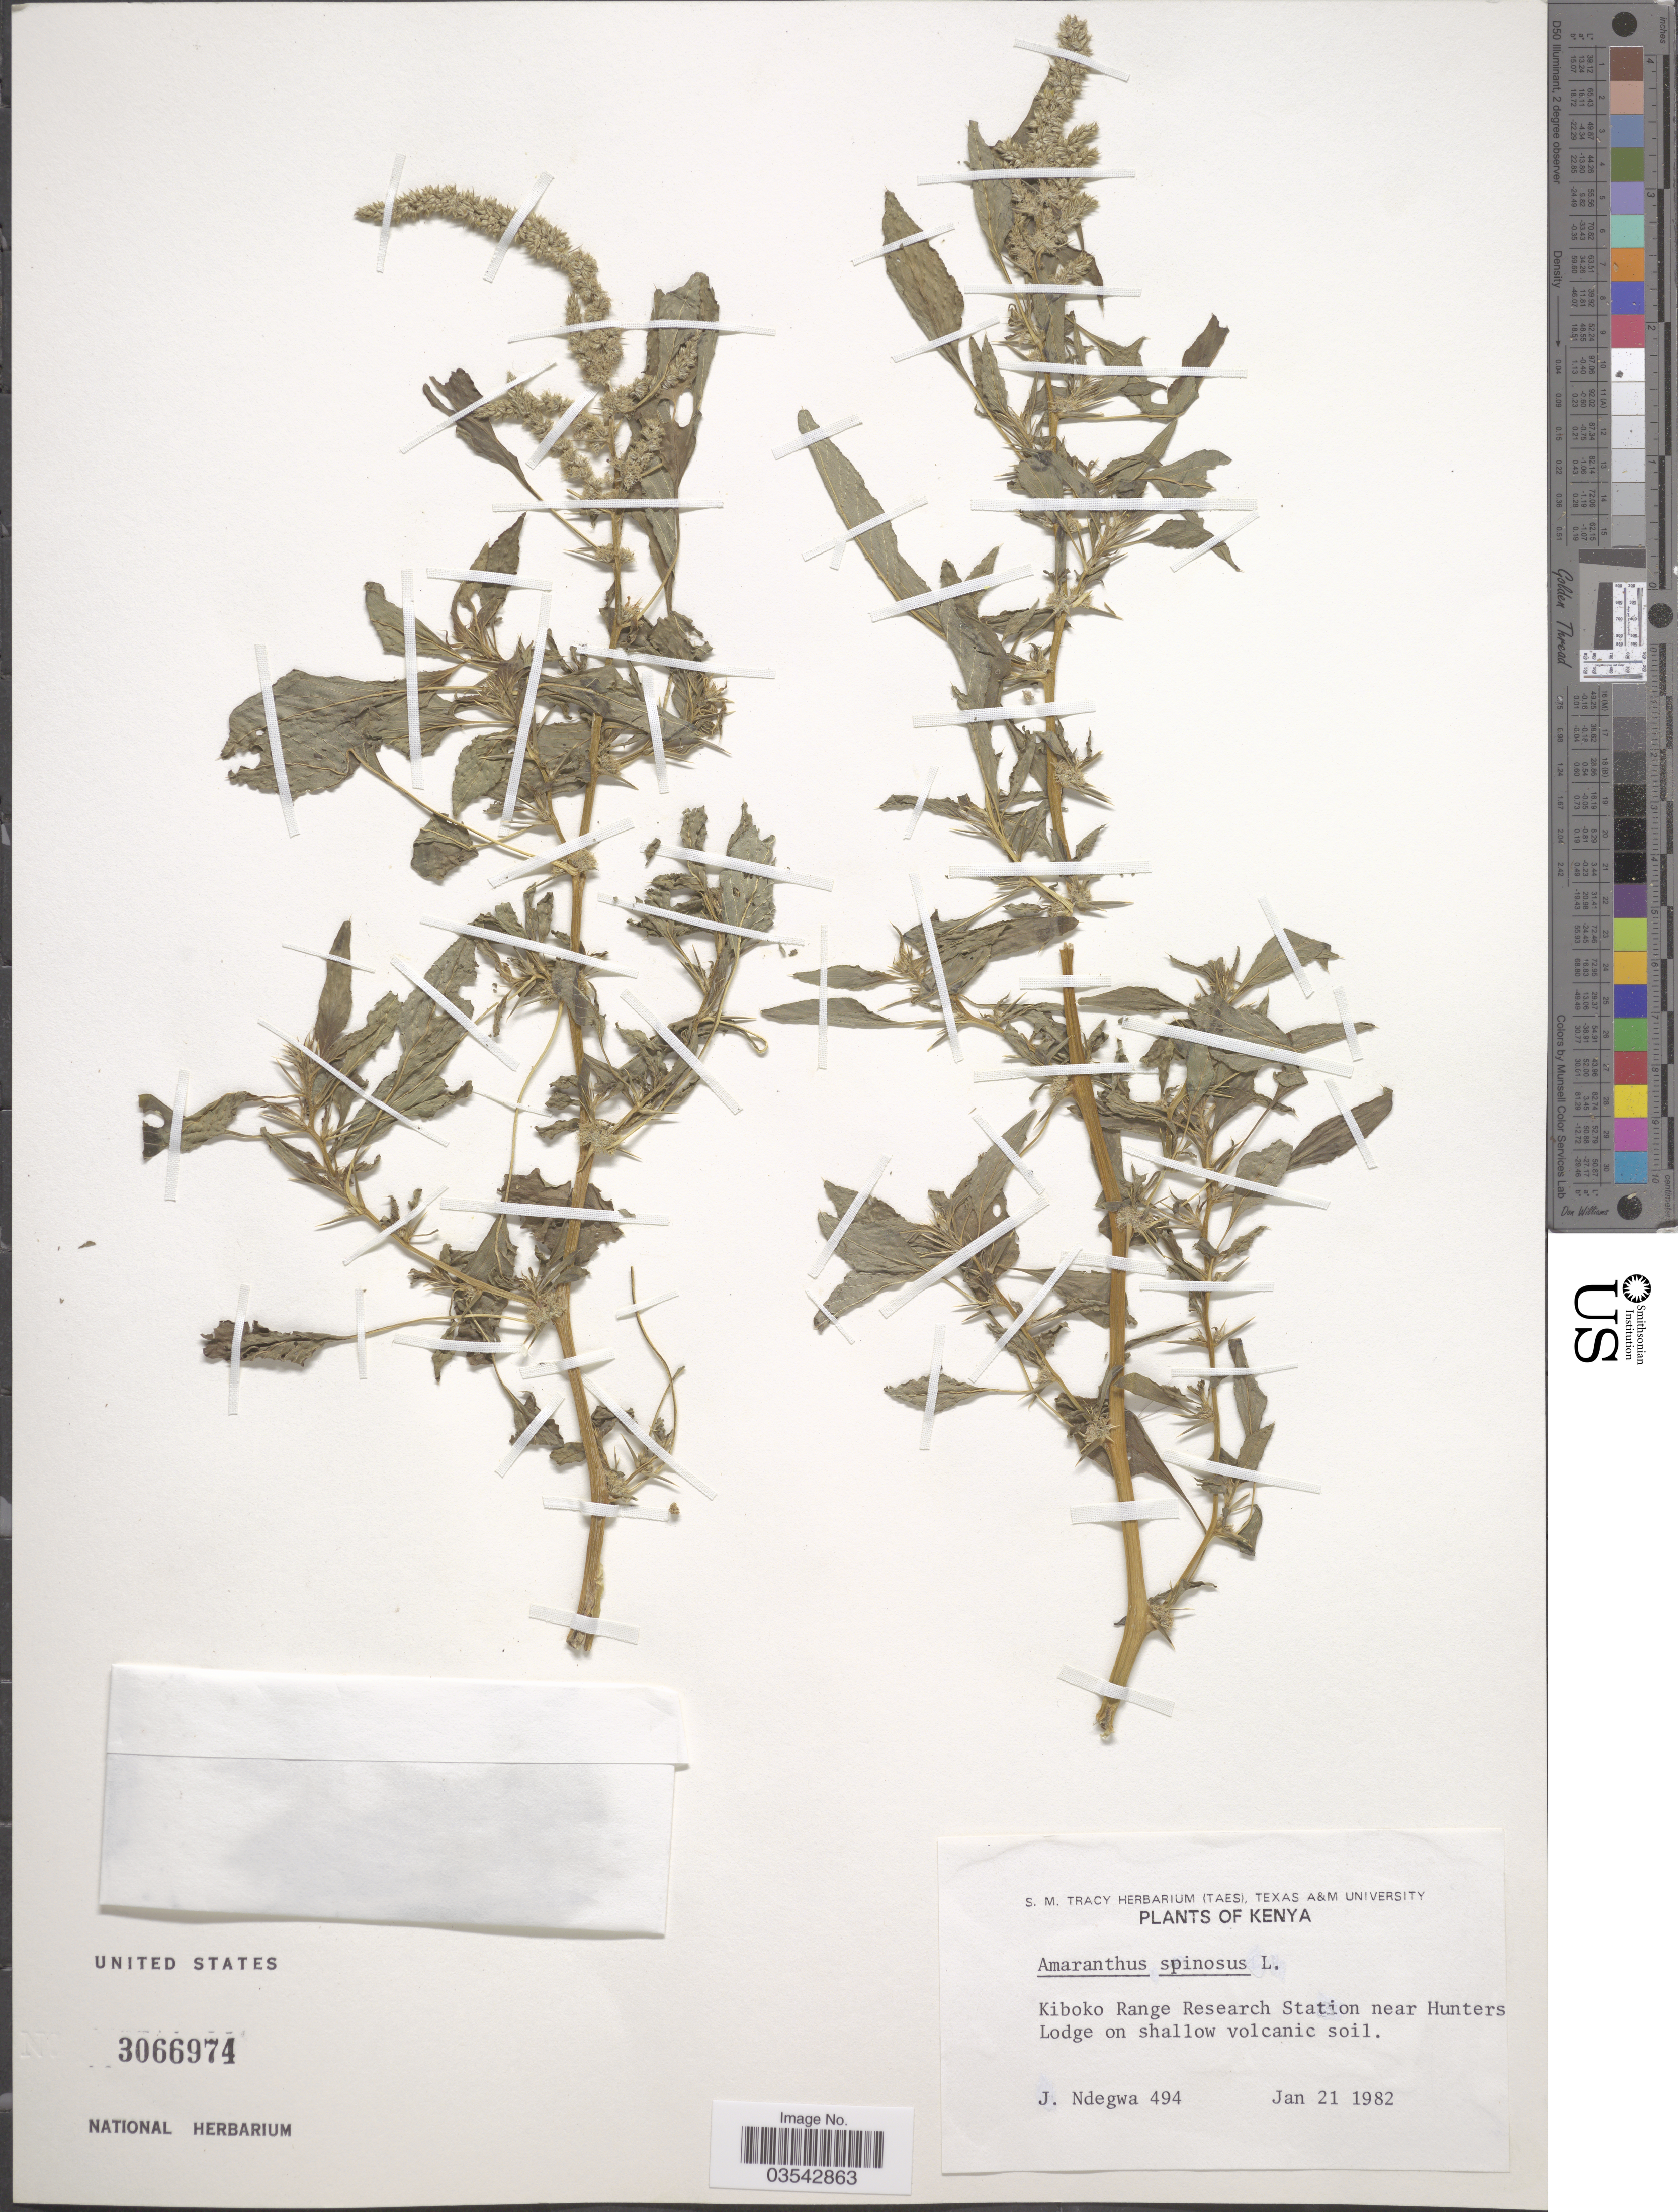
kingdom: Plantae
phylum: Tracheophyta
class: Magnoliopsida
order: Caryophyllales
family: Amaranthaceae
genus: Amaranthus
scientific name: Amaranthus spinosus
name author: L.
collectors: J. Ndegwa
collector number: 494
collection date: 1982-01-21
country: Kenya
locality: Kiboko Range Research Station near Hunters Lodge.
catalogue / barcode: US 3066974